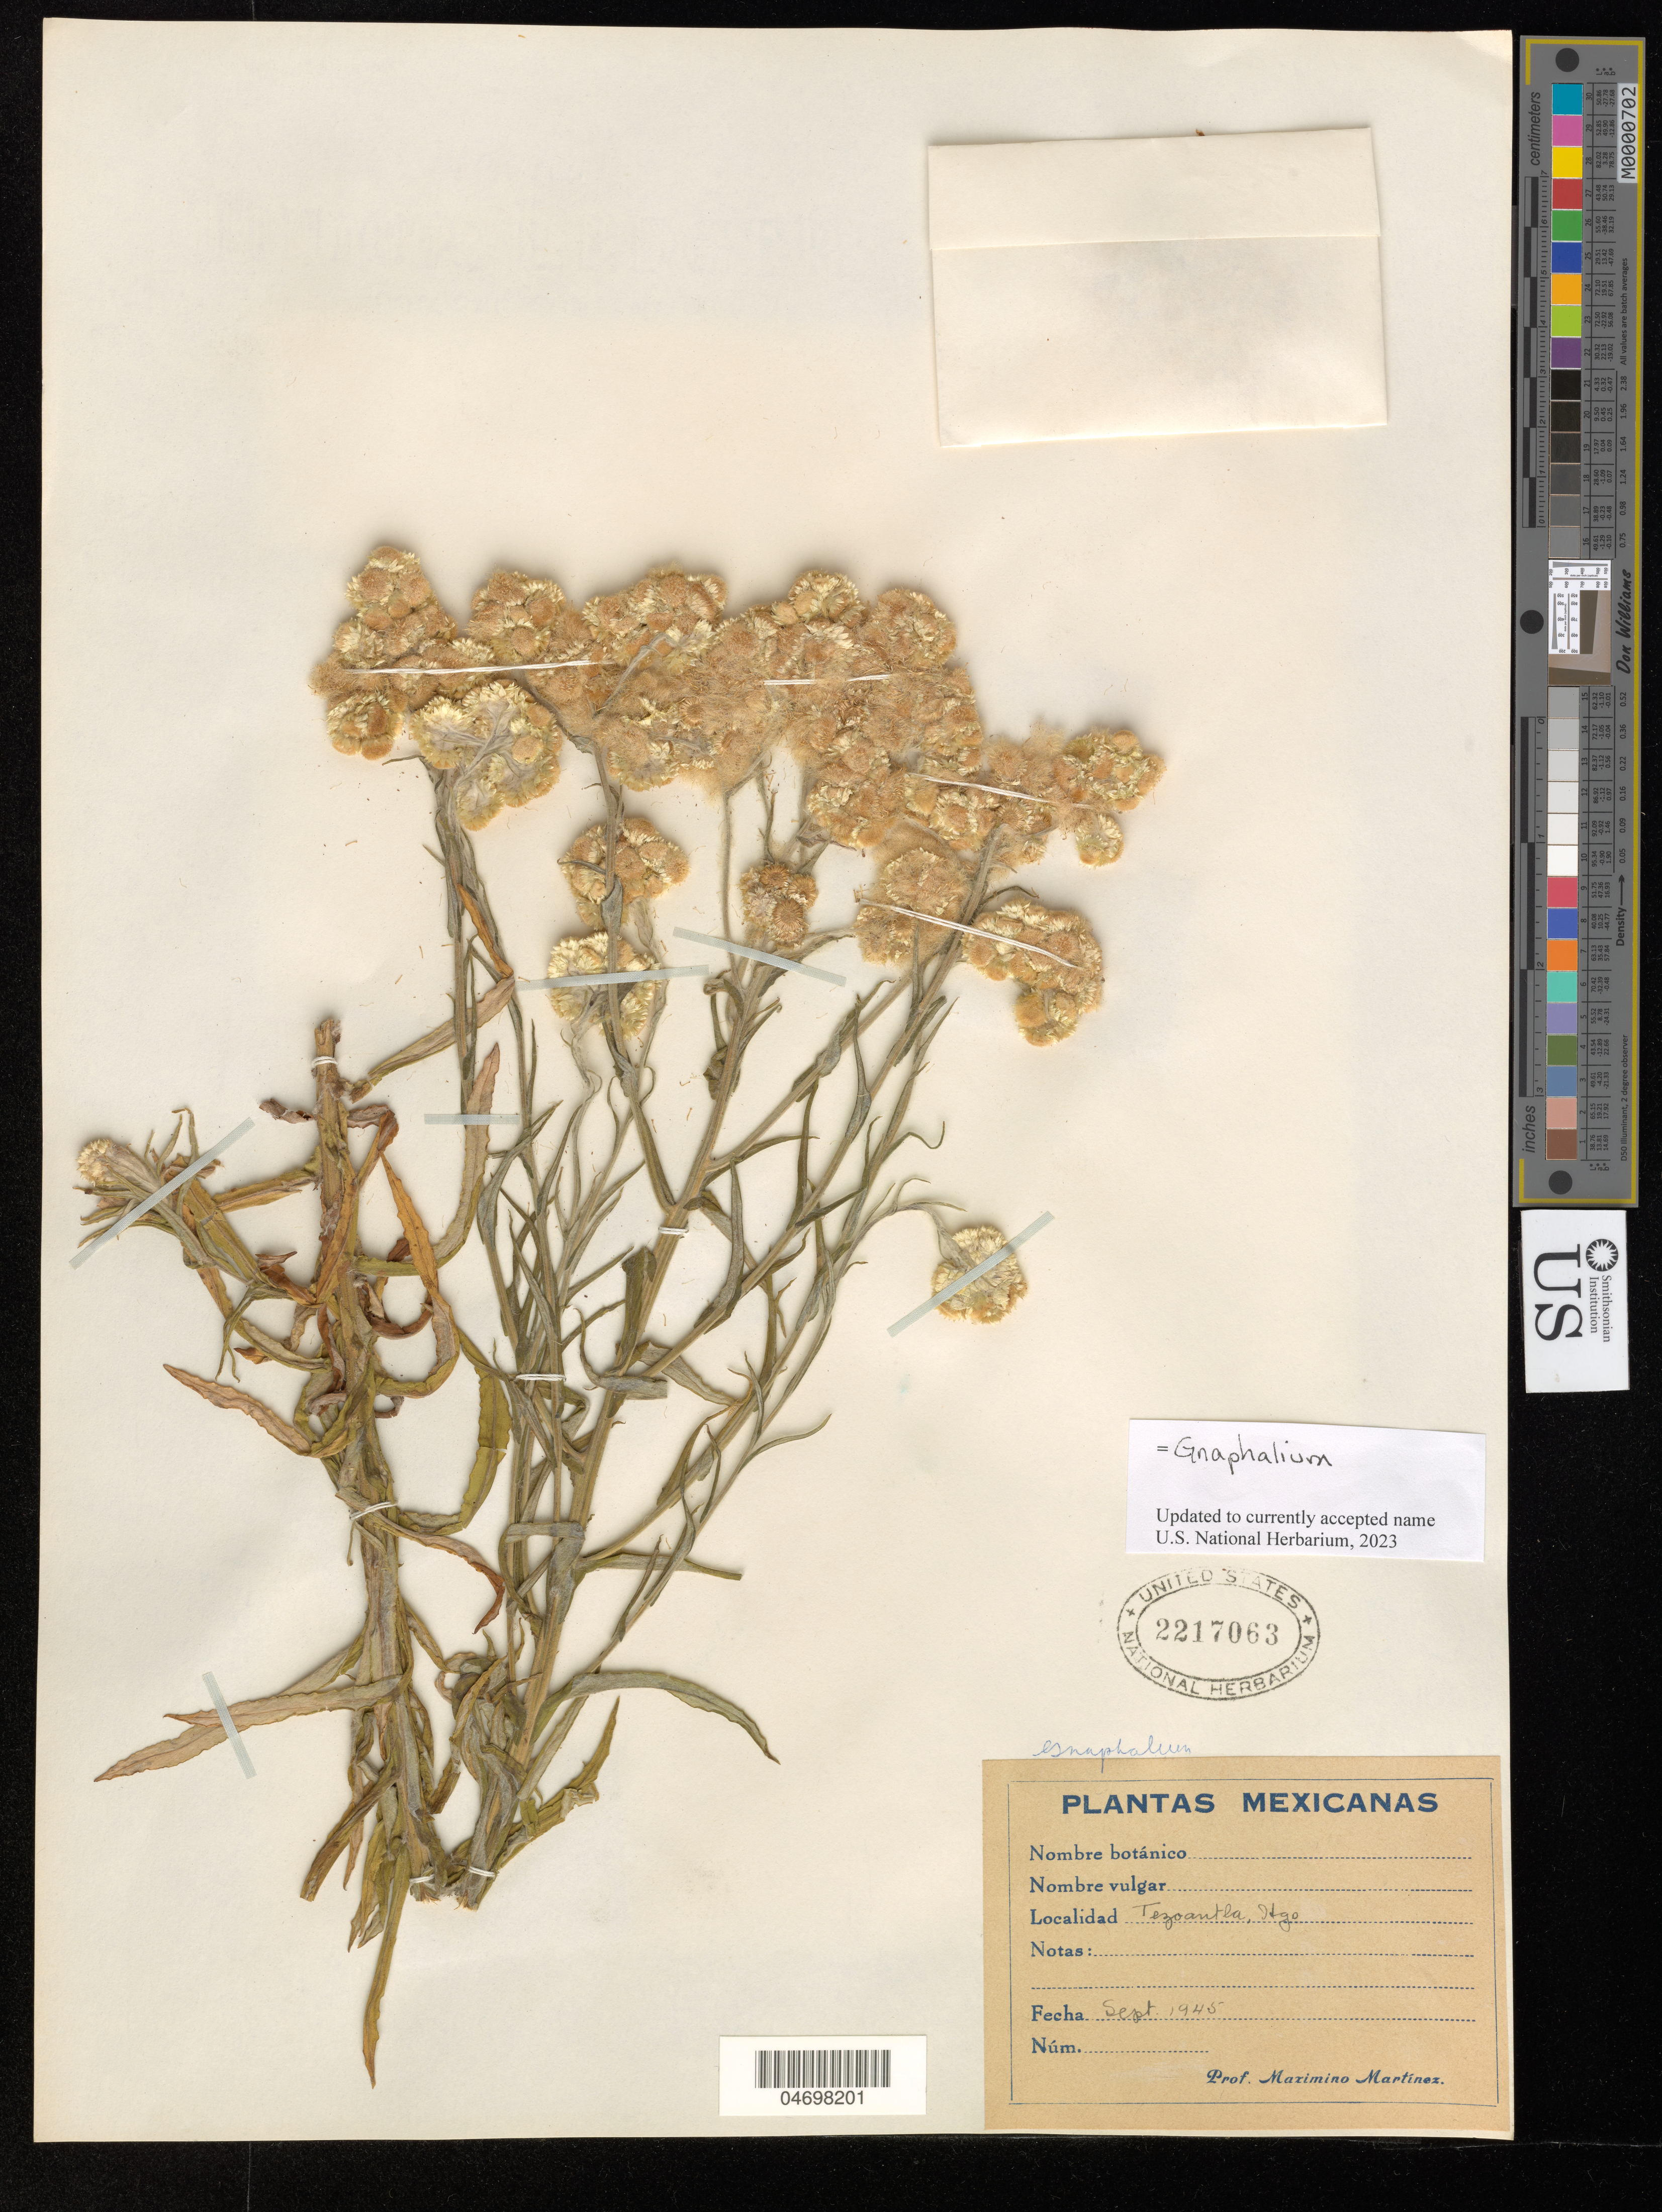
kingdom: Plantae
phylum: Tracheophyta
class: Magnoliopsida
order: Asterales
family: Asteraceae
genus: Gnaphalium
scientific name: Gnaphalium sp.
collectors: M. Martinez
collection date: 1945-09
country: Mexico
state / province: Hidalgo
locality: Tezoantla.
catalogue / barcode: US 2217063